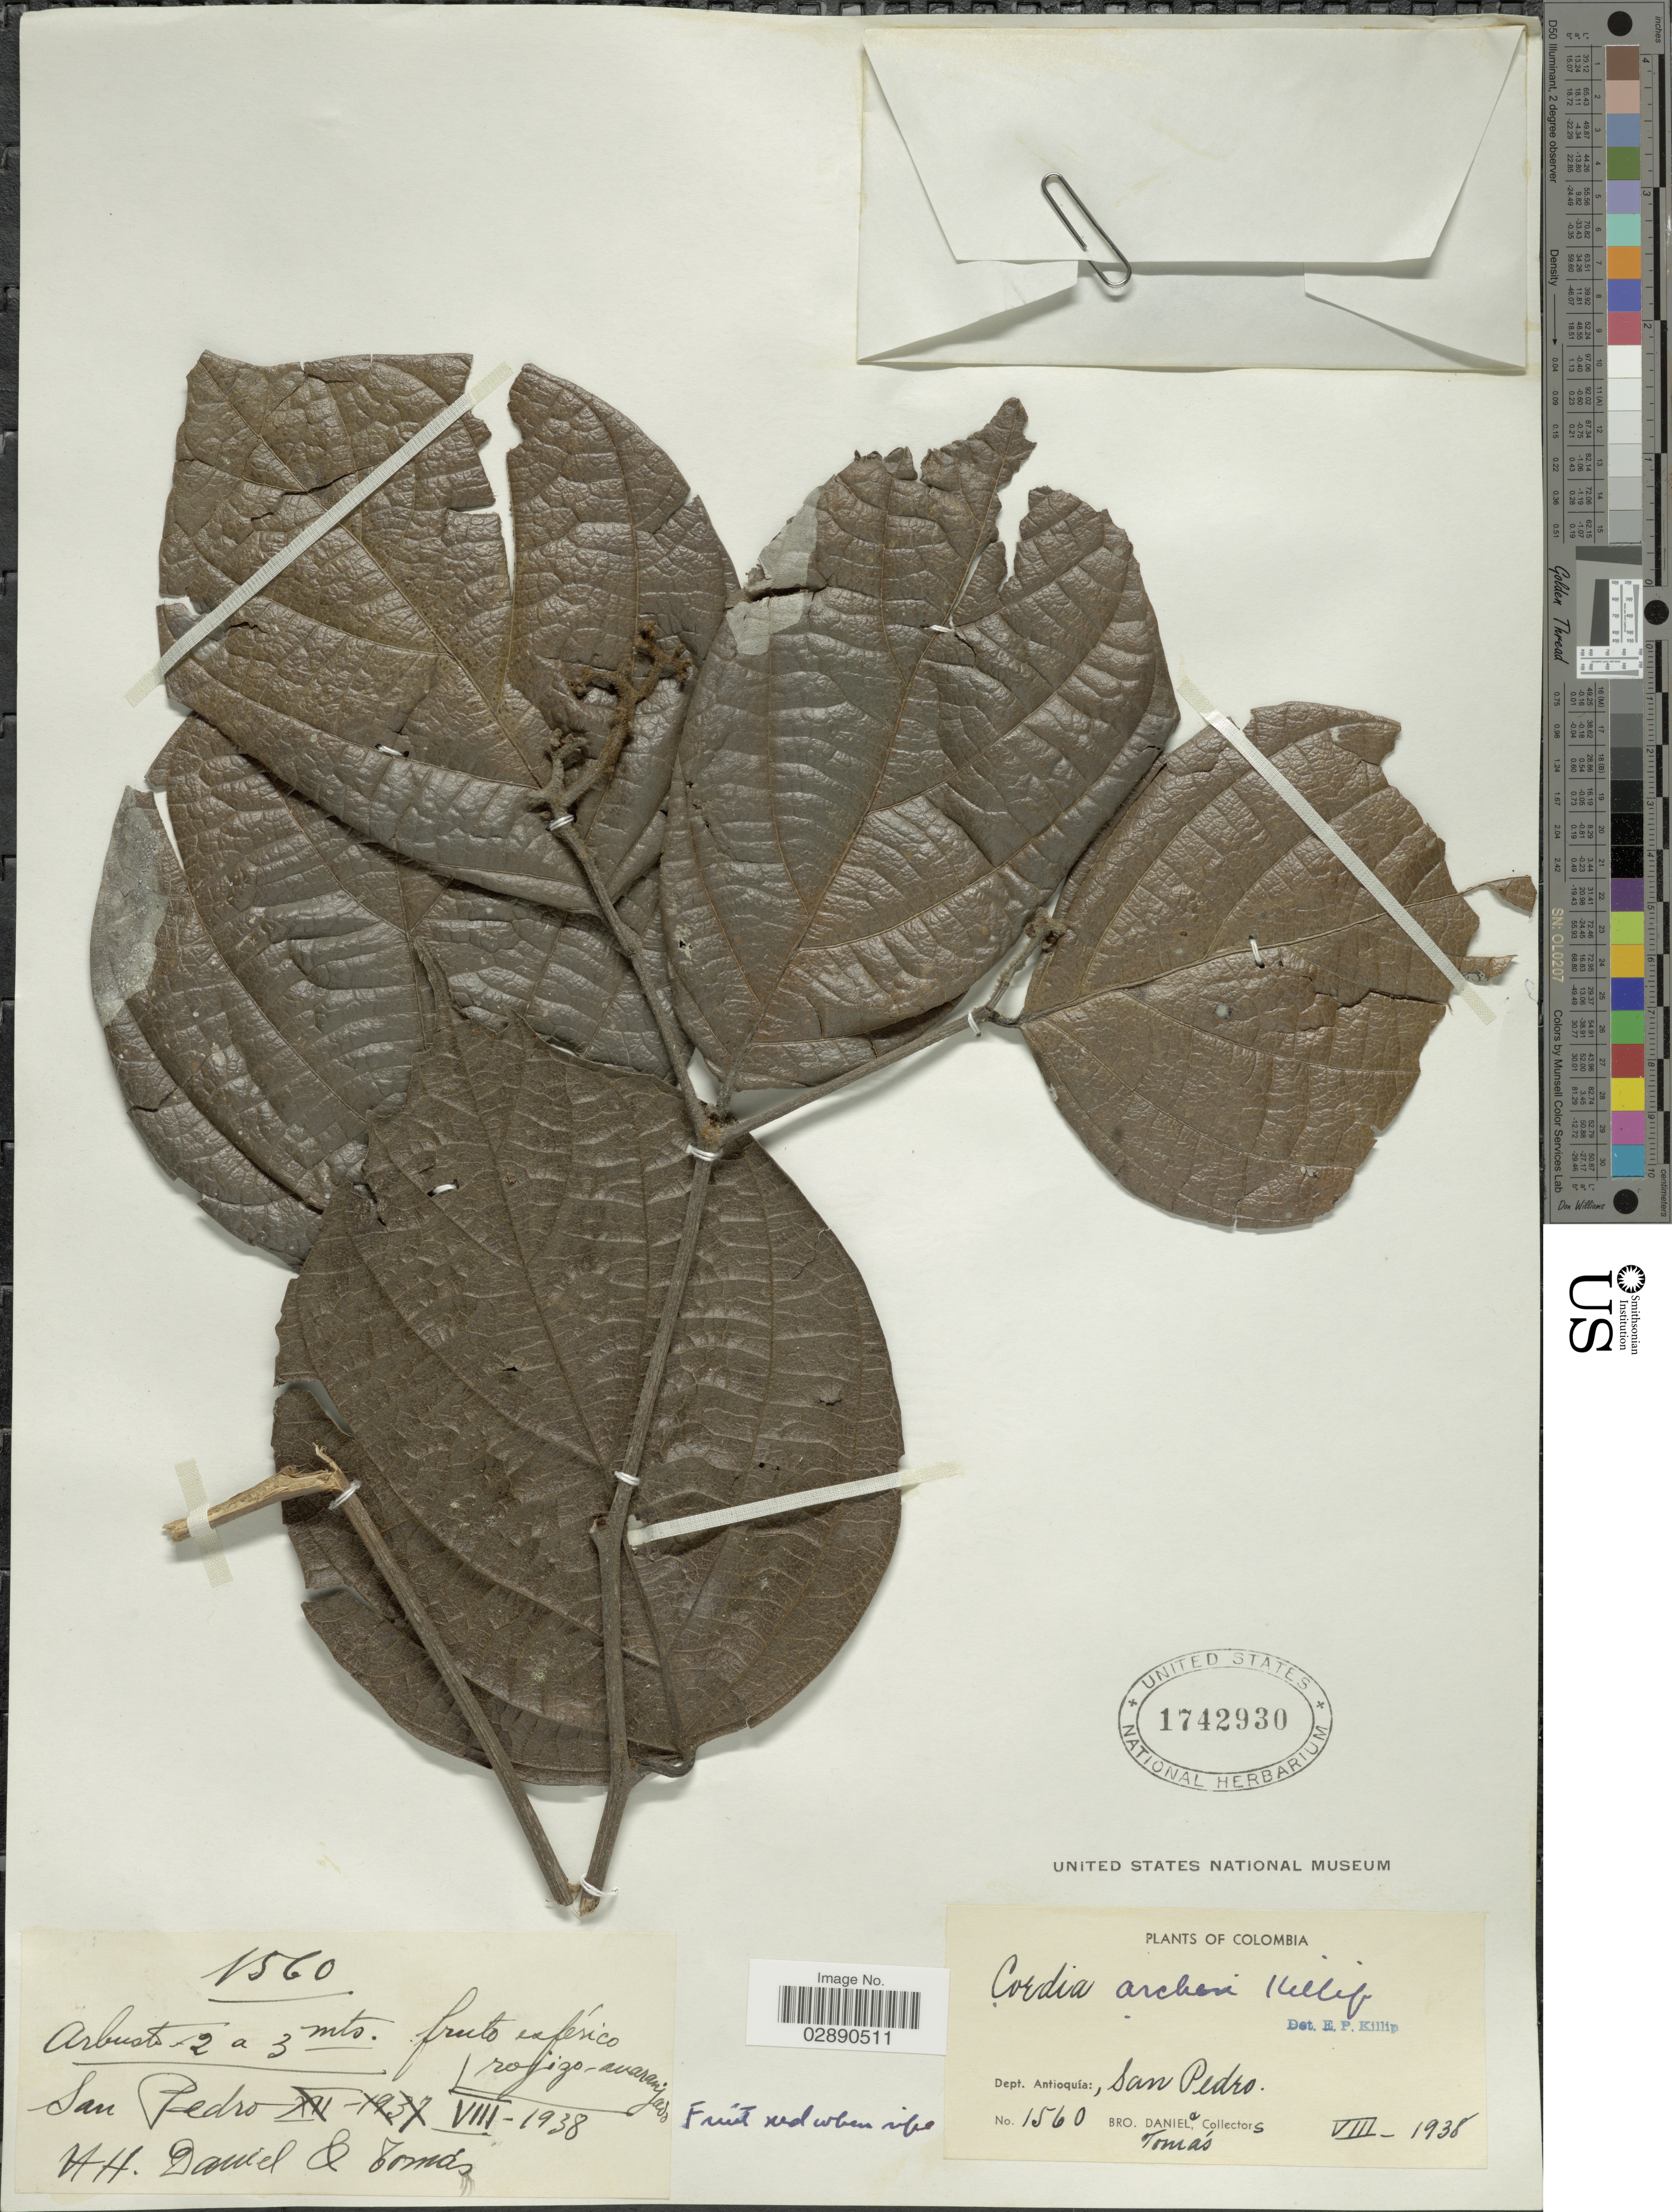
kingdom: Plantae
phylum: Tracheophyta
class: Magnoliopsida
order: Boraginales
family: Cordiaceae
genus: Cordia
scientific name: Cordia archeri Killip ined.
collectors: Bro. Daniel & -. Tomas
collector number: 1560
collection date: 1938-08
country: Colombia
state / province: Antioquia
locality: Dept. Antioquia: San Pedro.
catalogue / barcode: US 1742930